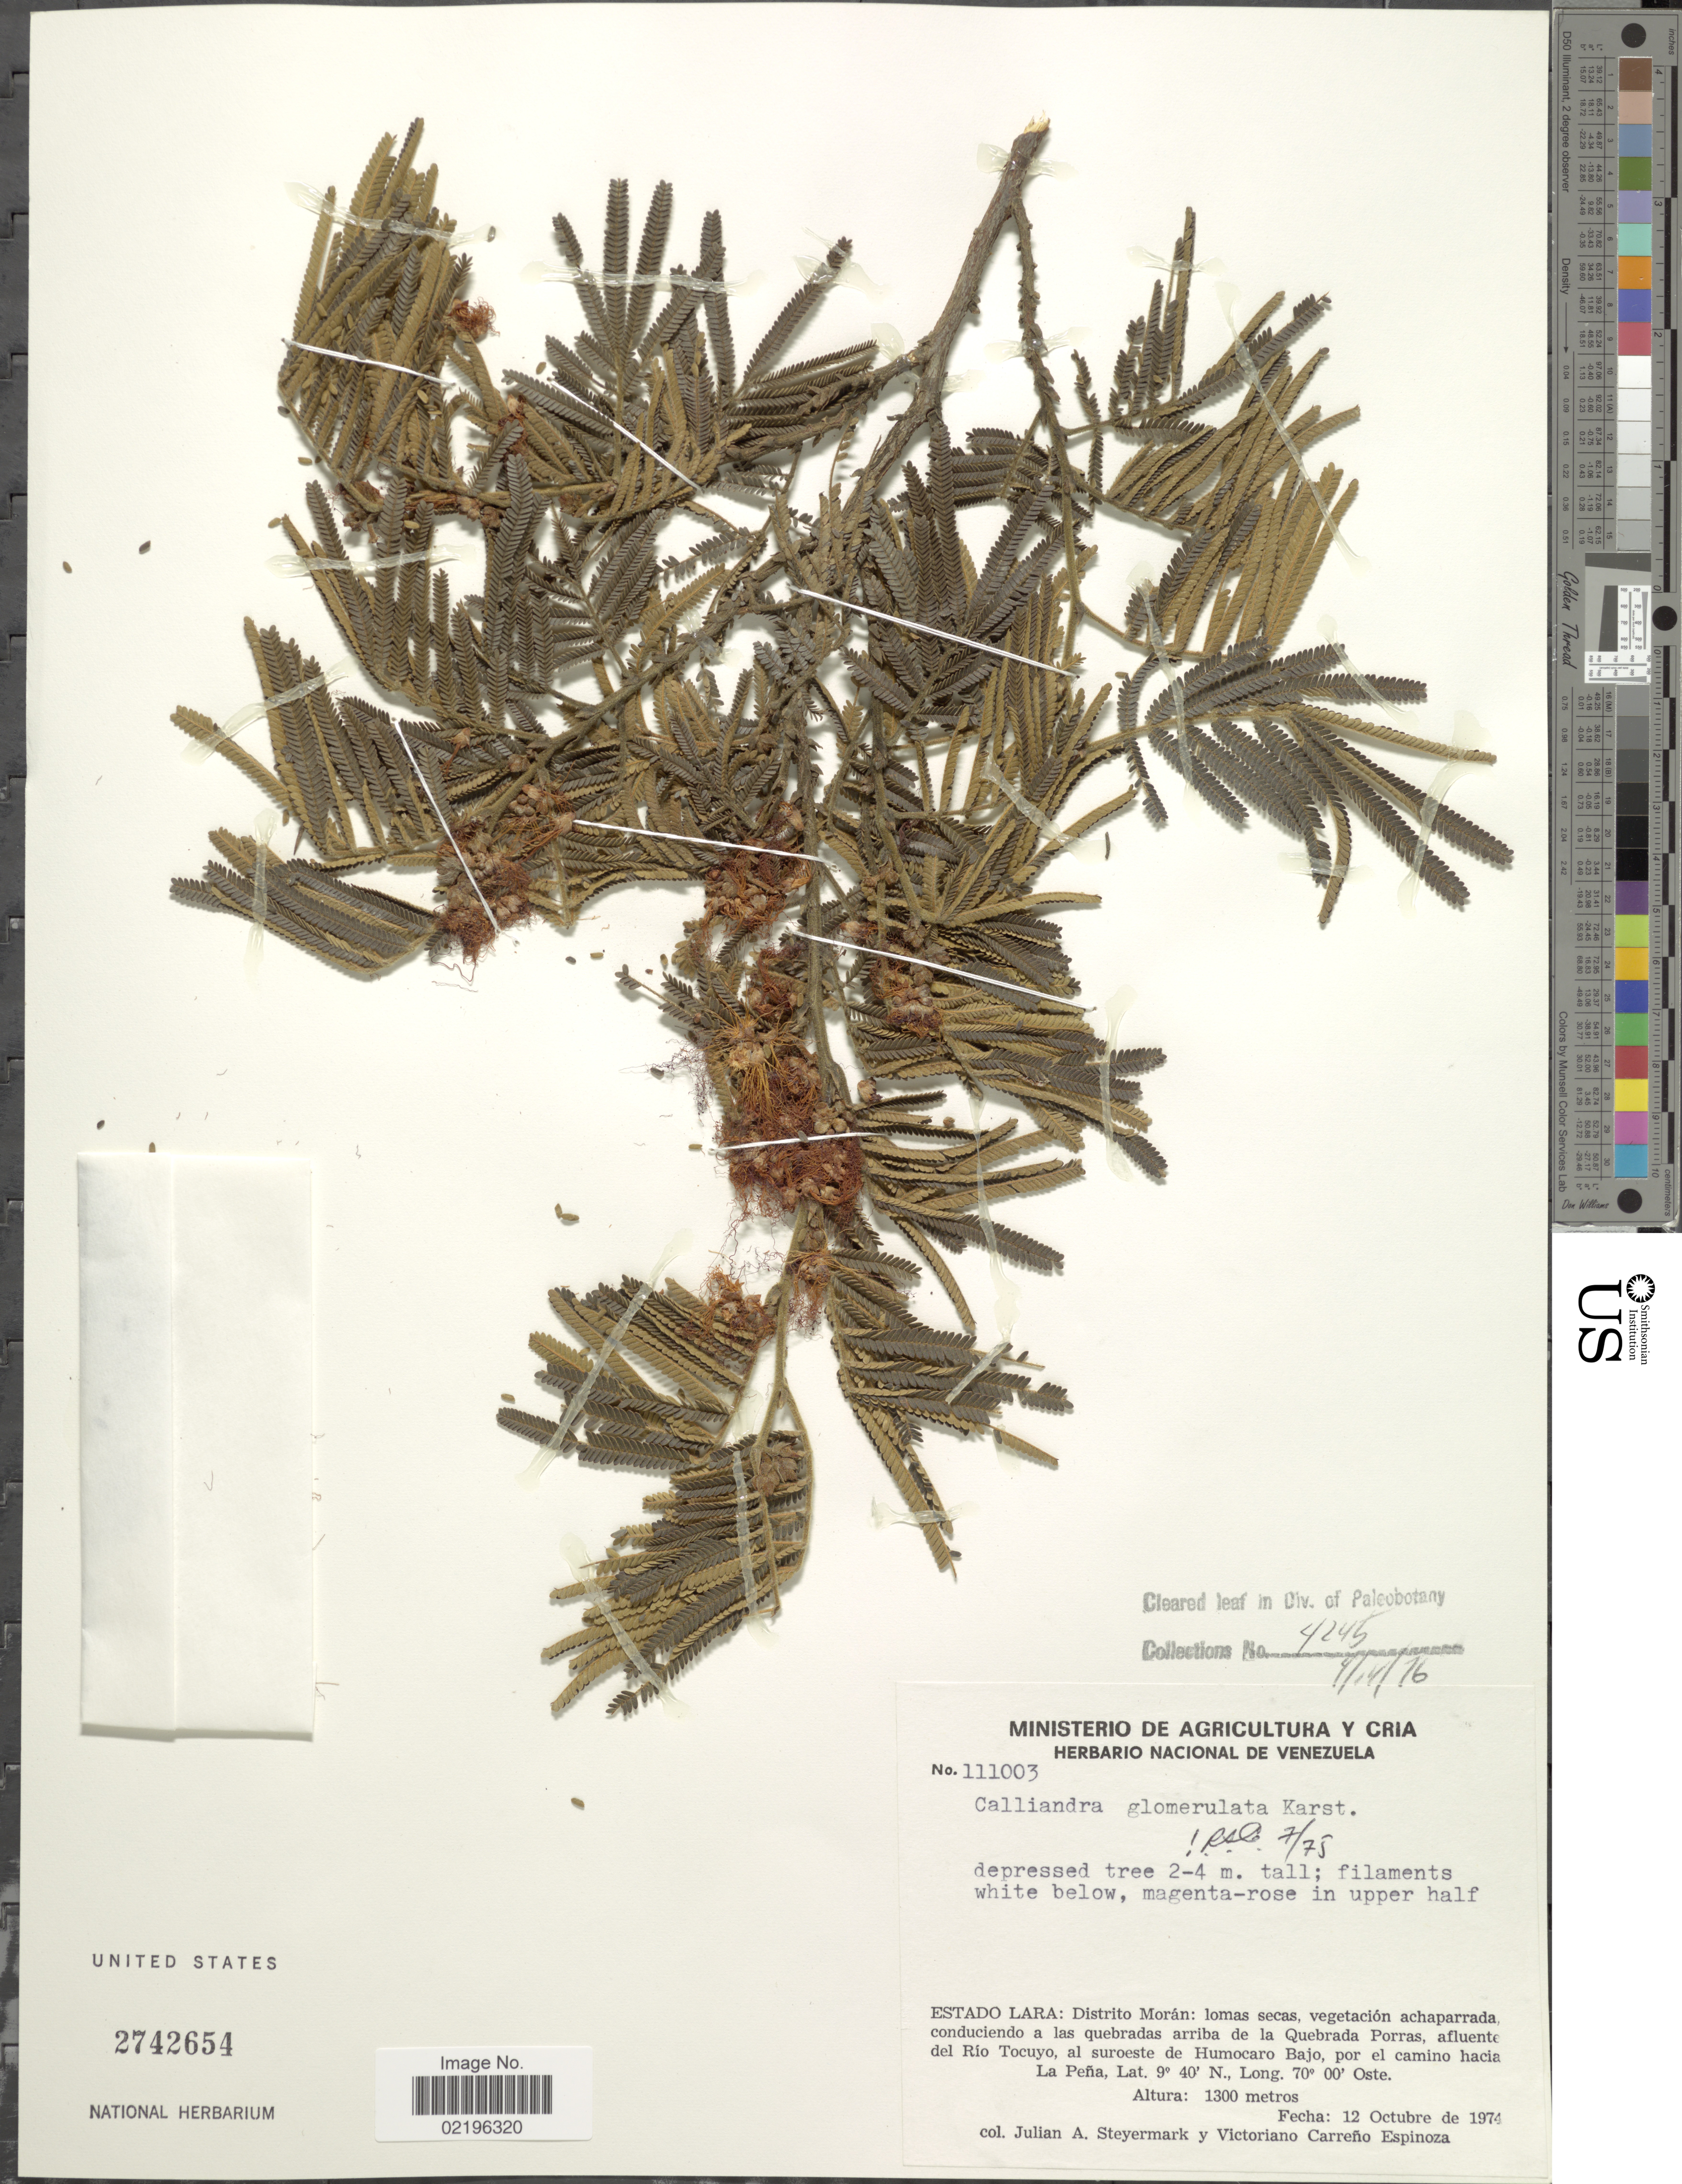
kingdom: Plantae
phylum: Tracheophyta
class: Magnoliopsida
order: Fabales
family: Fabaceae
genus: Calliandra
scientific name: Calliandra glomerulata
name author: H. Karst.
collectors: J. Steyermark & V. Carreño E.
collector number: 111003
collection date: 1974-10-12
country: Venezuela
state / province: Lara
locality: Estado Lara, Distrito Moran: lomas secas, vegetacion achaparrada, comduciendo a las quebradas arriba de la Quebrada Porras, afluente del Rio Tocuyo, al suroeste de Humocaro Bajo, por el camino hacia La Pena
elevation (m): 1300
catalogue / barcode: US 2742654